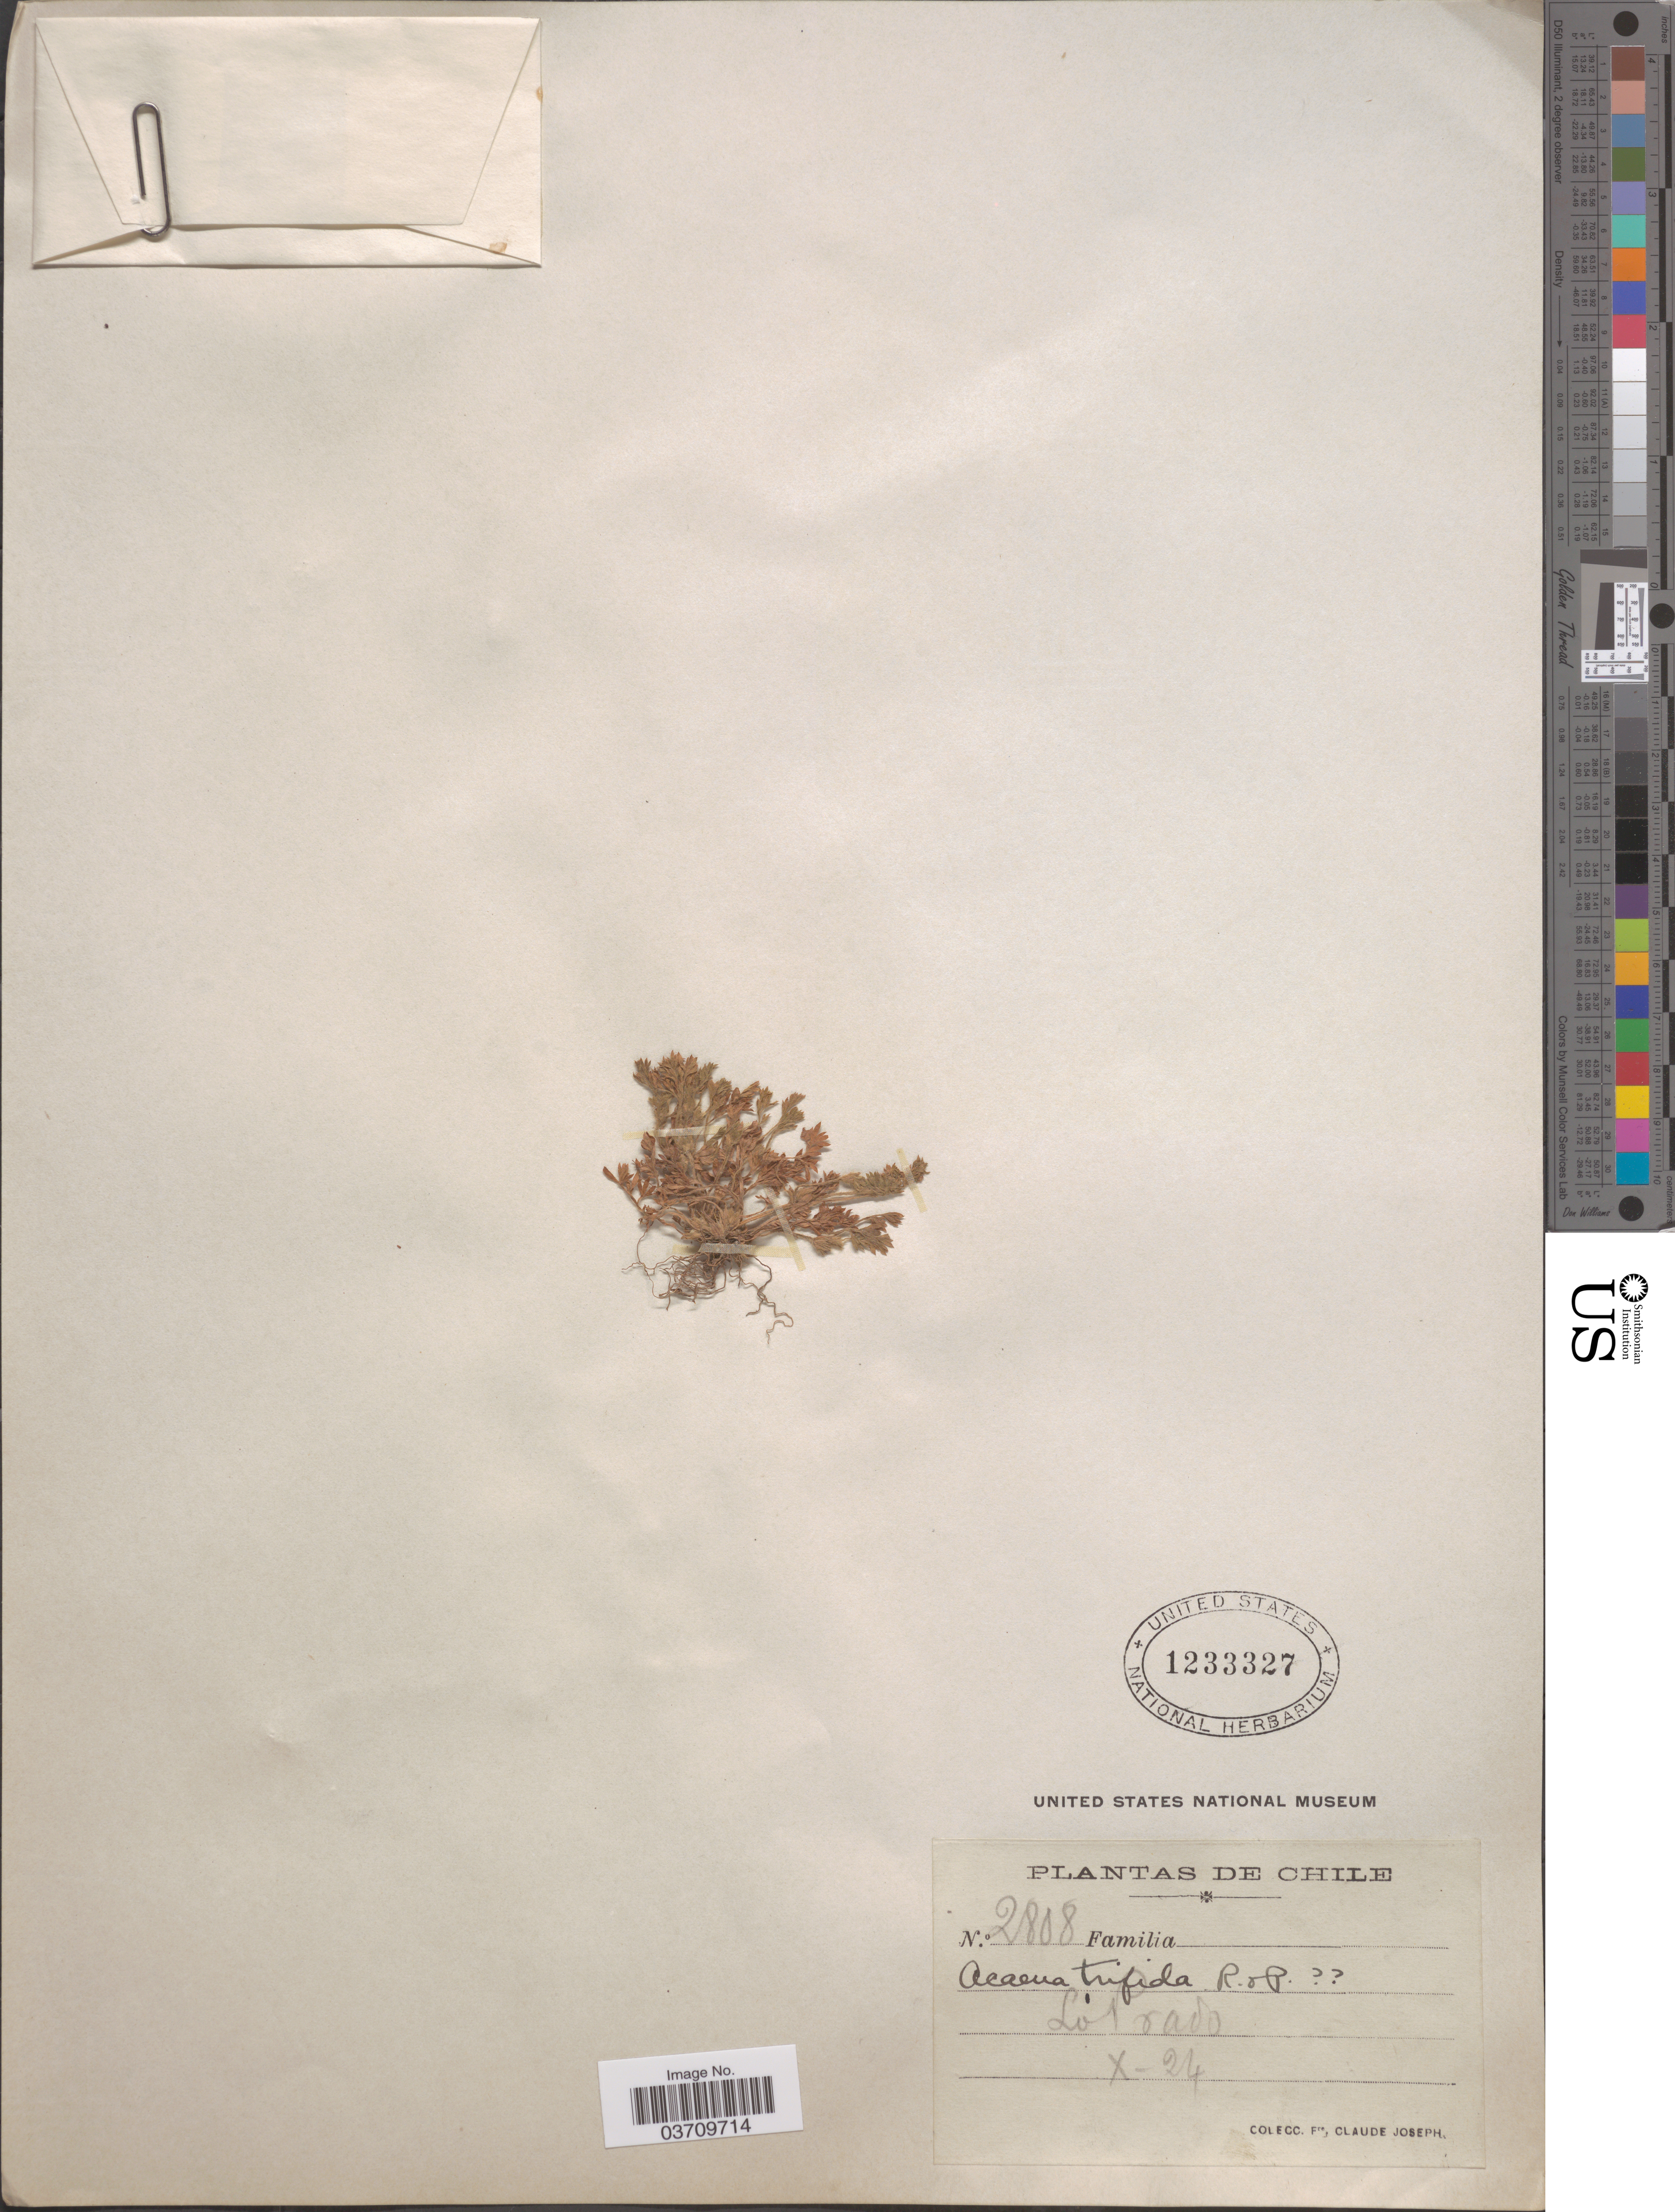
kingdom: Plantae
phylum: Tracheophyta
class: Magnoliopsida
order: Rosales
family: Rosaceae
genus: Acaena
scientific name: Acaena trifida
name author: Ruiz & Pav.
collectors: Bro. Claude-Joseph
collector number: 2808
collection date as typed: Transcribed d/m/y: /10/24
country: Chile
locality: Lo Prado.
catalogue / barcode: US 1233327